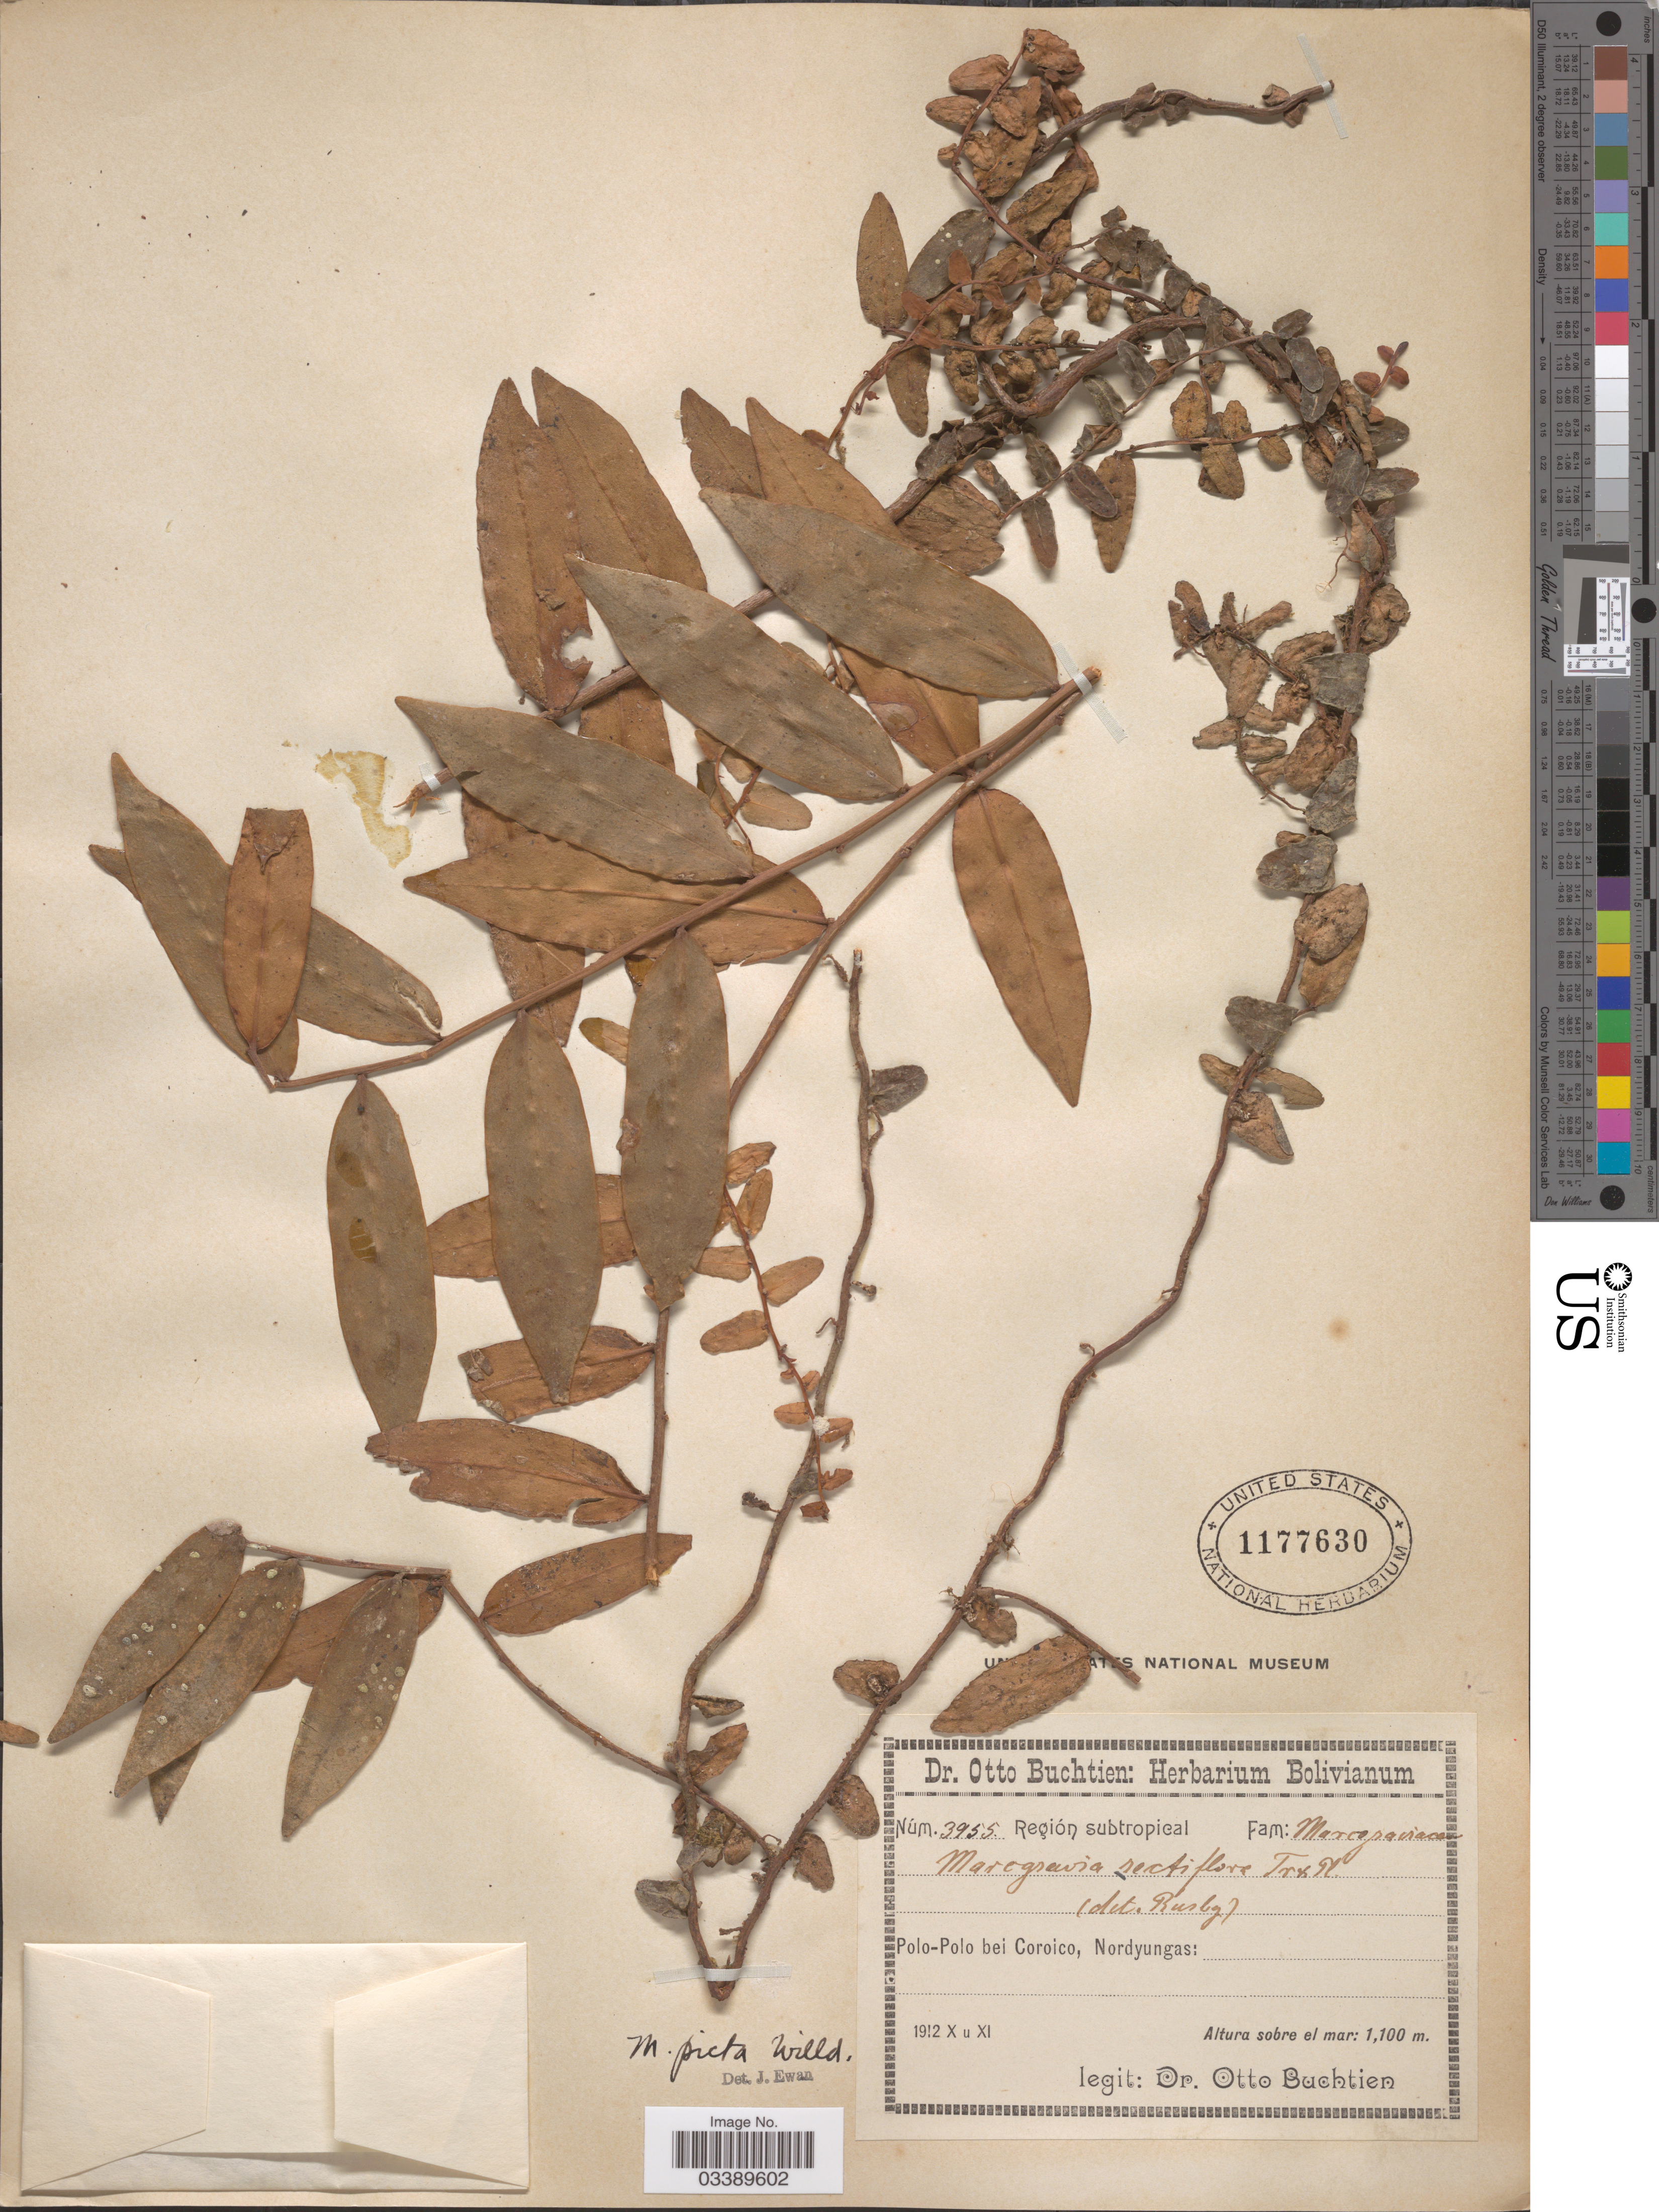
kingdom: Plantae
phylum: Tracheophyta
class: Magnoliopsida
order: Ericales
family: Marcgraviaceae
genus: Marcgravia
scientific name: Marcgravia picta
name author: Willd.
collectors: O. Buchtien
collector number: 3955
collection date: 1912-10/1912-11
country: Bolivia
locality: Región subtropical. Polo-Polo bei Coroico, Nordyungas.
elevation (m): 1100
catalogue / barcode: US 1177630